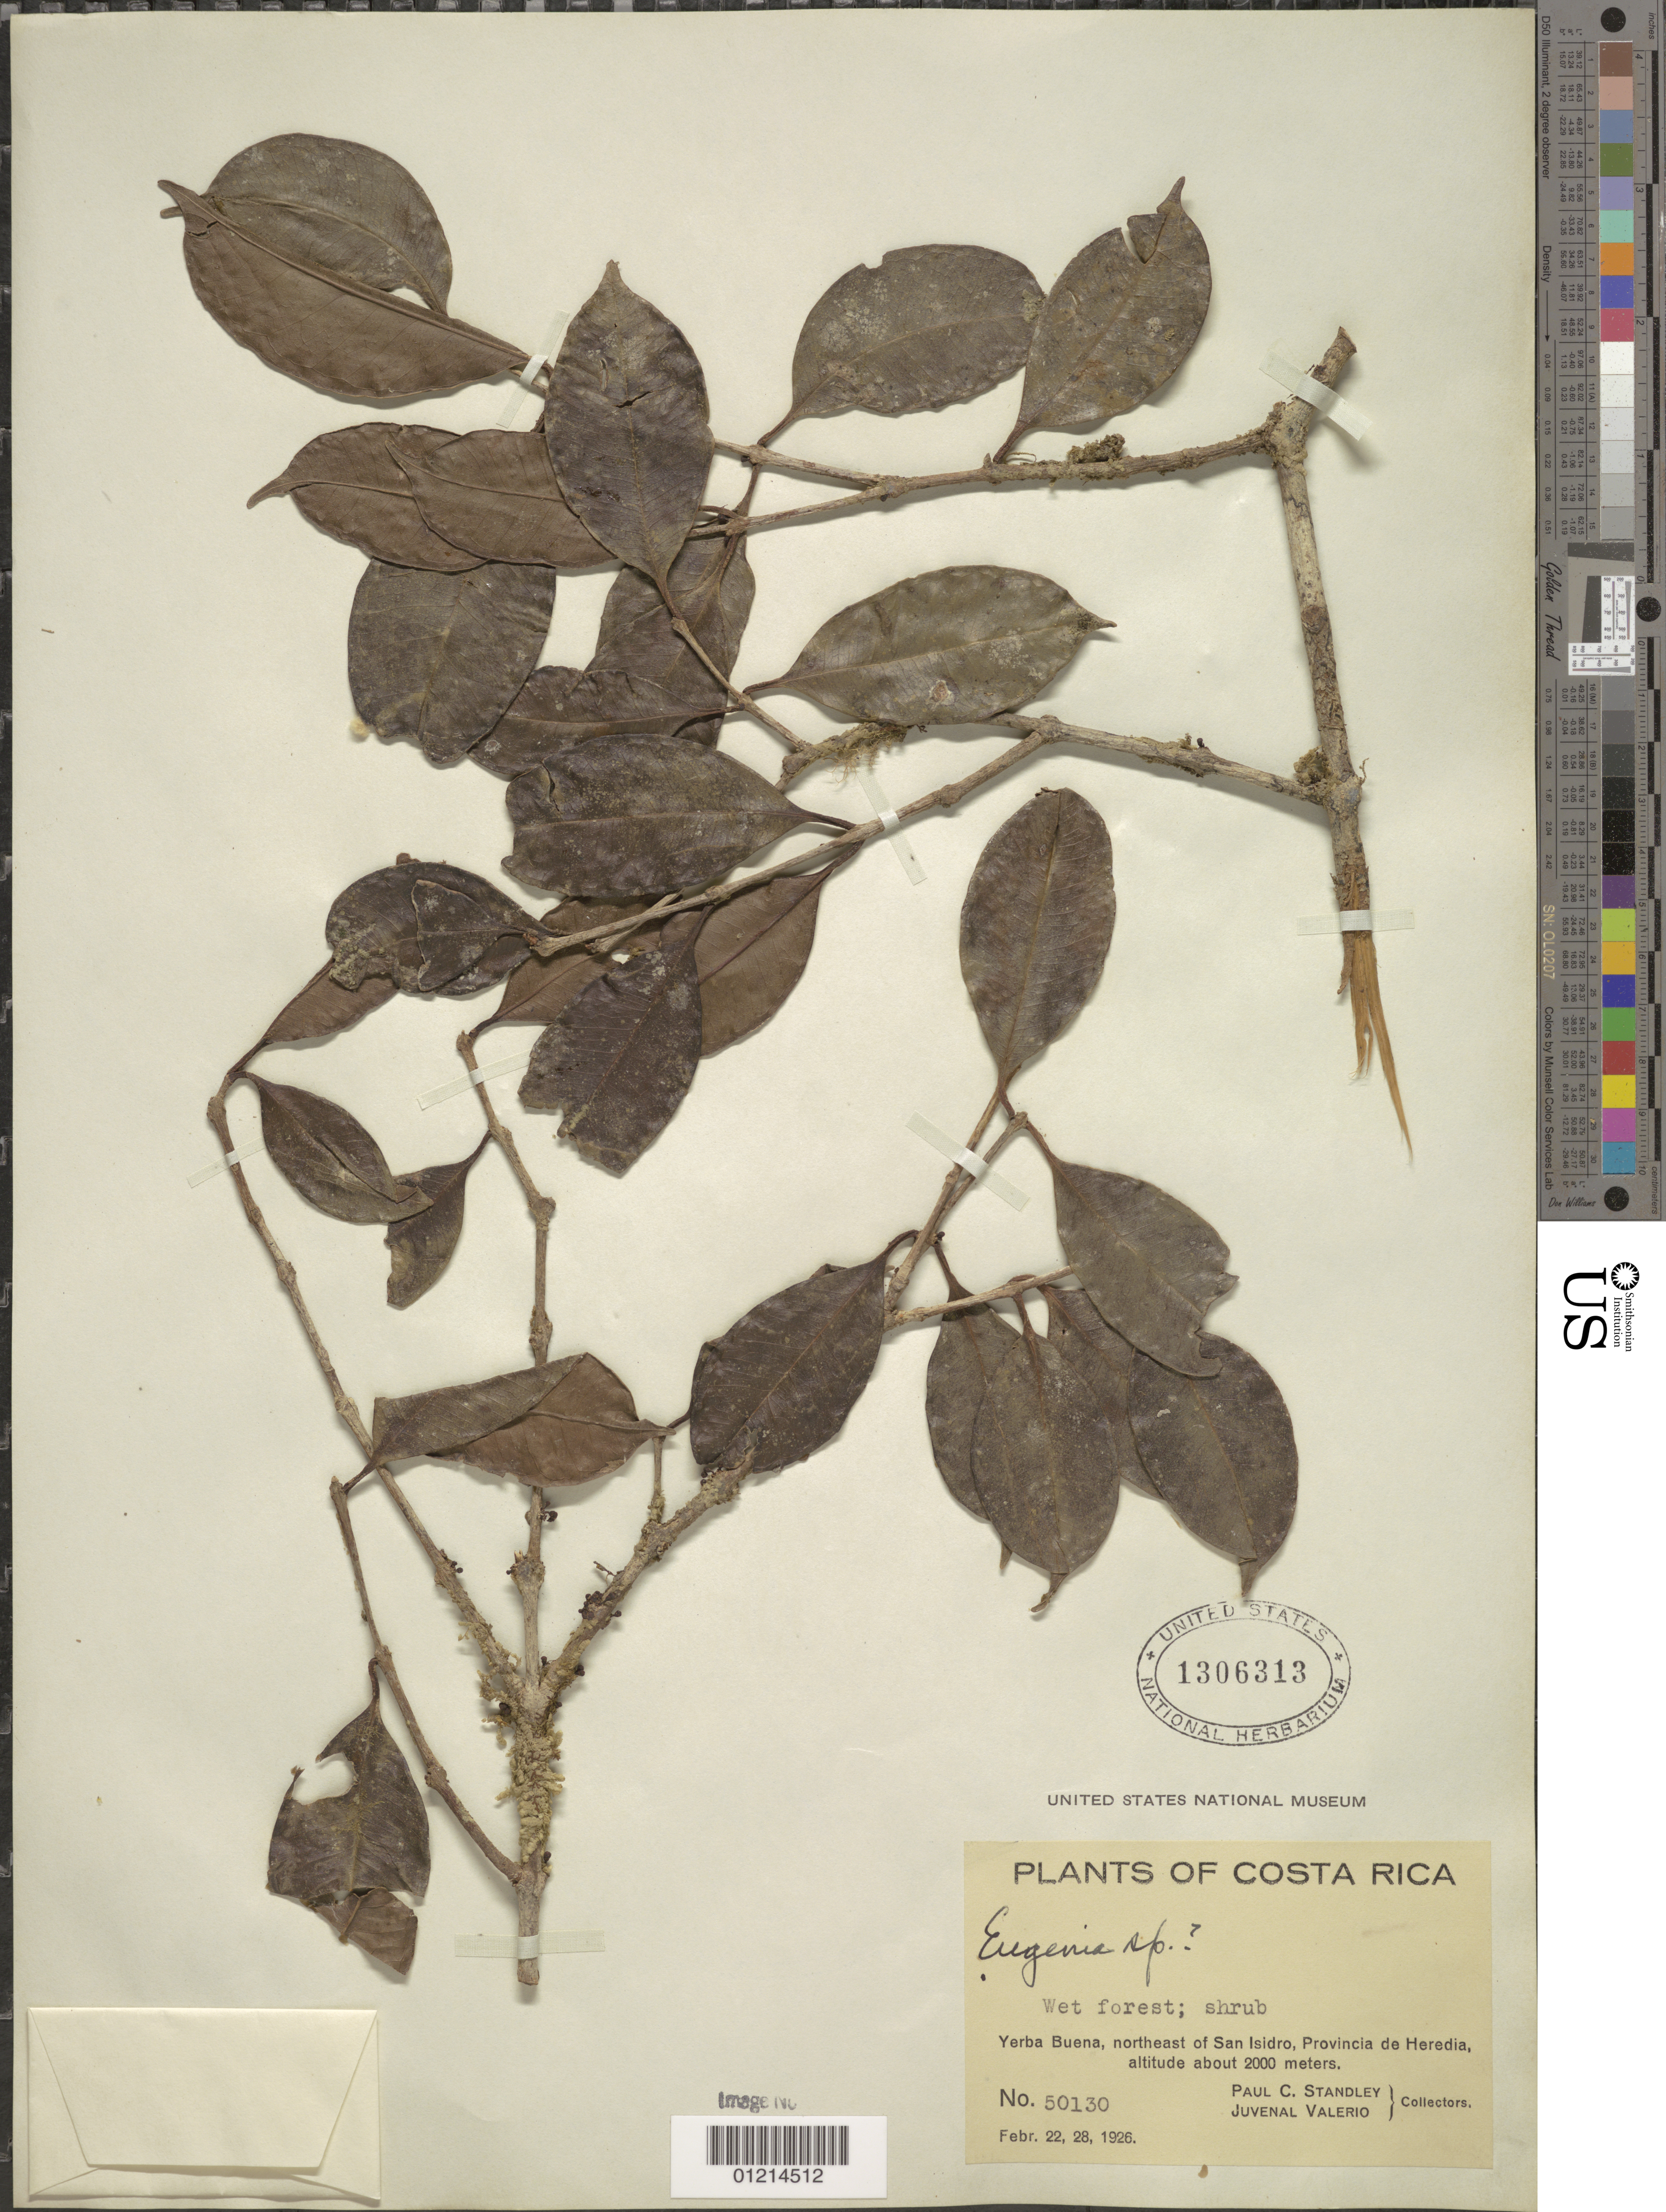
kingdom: Plantae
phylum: Tracheophyta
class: Magnoliopsida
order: Myrtales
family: Myrtaceae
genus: Eugenia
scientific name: Eugenia sp.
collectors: P. C. Standley & J. Valerio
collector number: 50130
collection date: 1926-02-22,1926-02-28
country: Costa Rica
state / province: Heredia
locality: Yerba Buena, northeast of San Isidro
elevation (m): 2000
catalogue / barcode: US 1306313